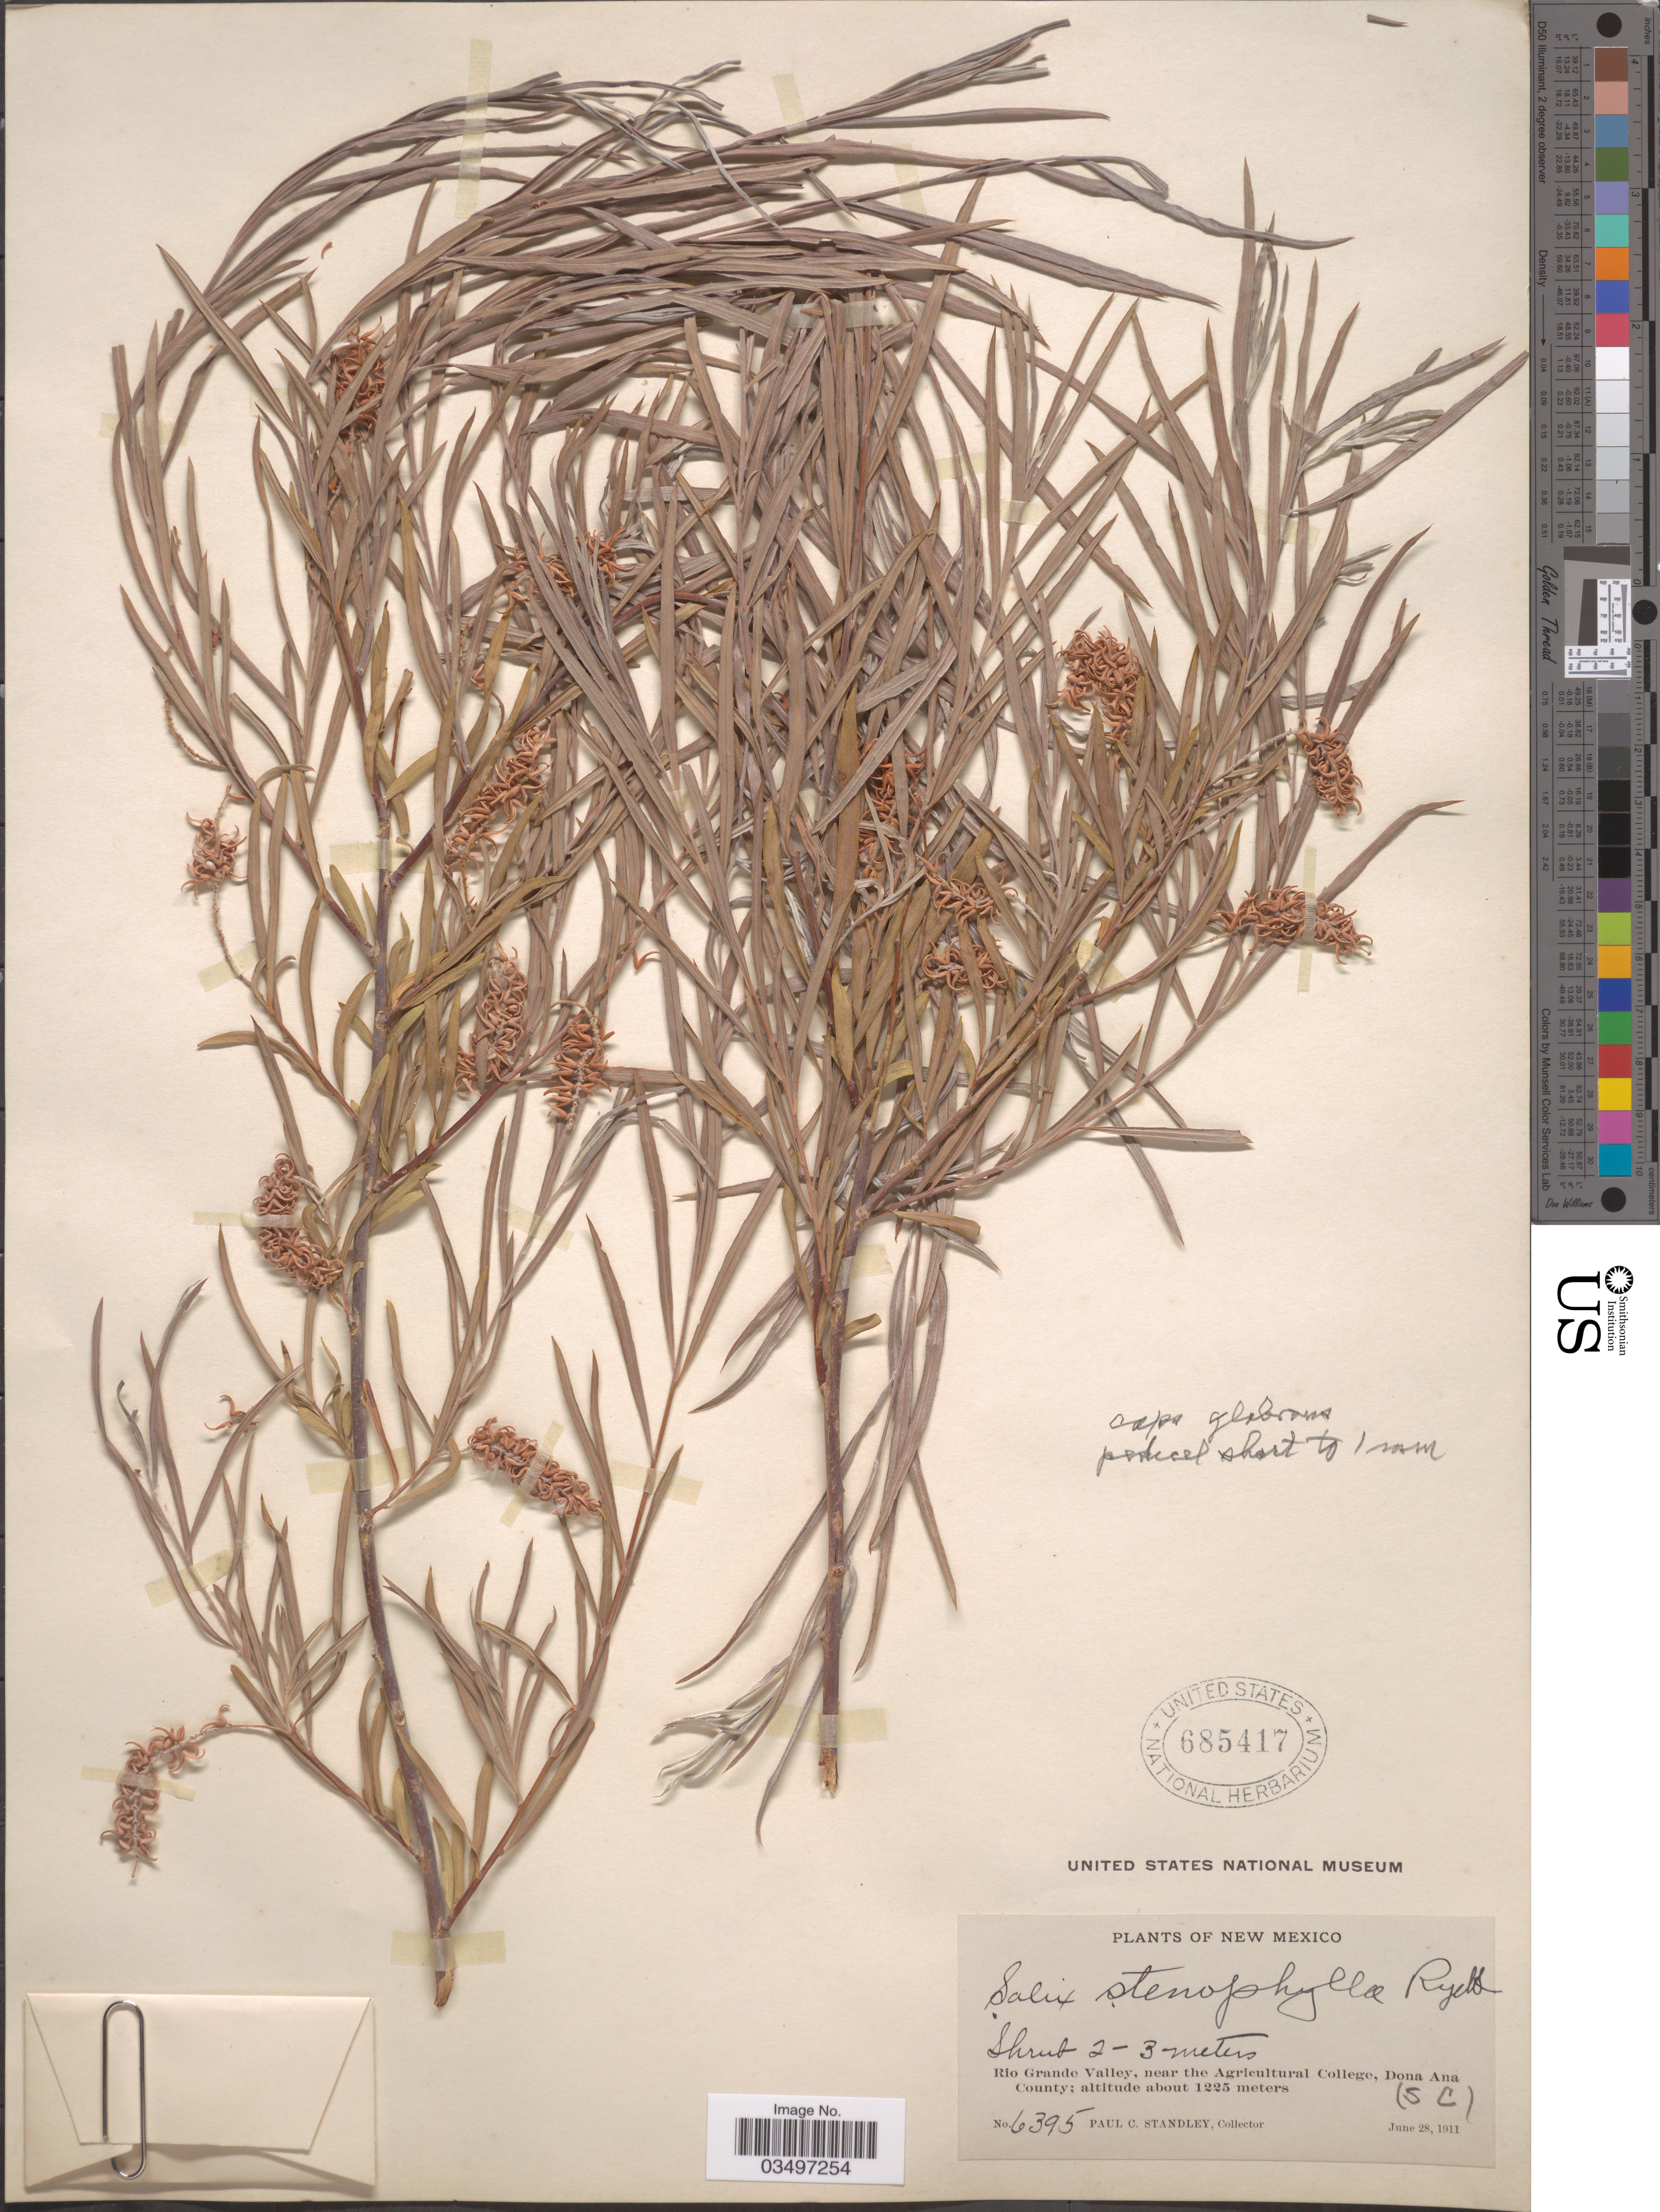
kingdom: Plantae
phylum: Tracheophyta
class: Magnoliopsida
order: Malpighiales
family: Salicaceae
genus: Salix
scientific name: Salix exigua var. stenophylla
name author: (Rydb.) C.K. Schneid.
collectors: P. C. Standley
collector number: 6395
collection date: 1911-06-28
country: United States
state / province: New Mexico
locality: Rio Grande Valley, near the Agricultural College, Dona Ana County.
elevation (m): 1225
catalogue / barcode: US 685417